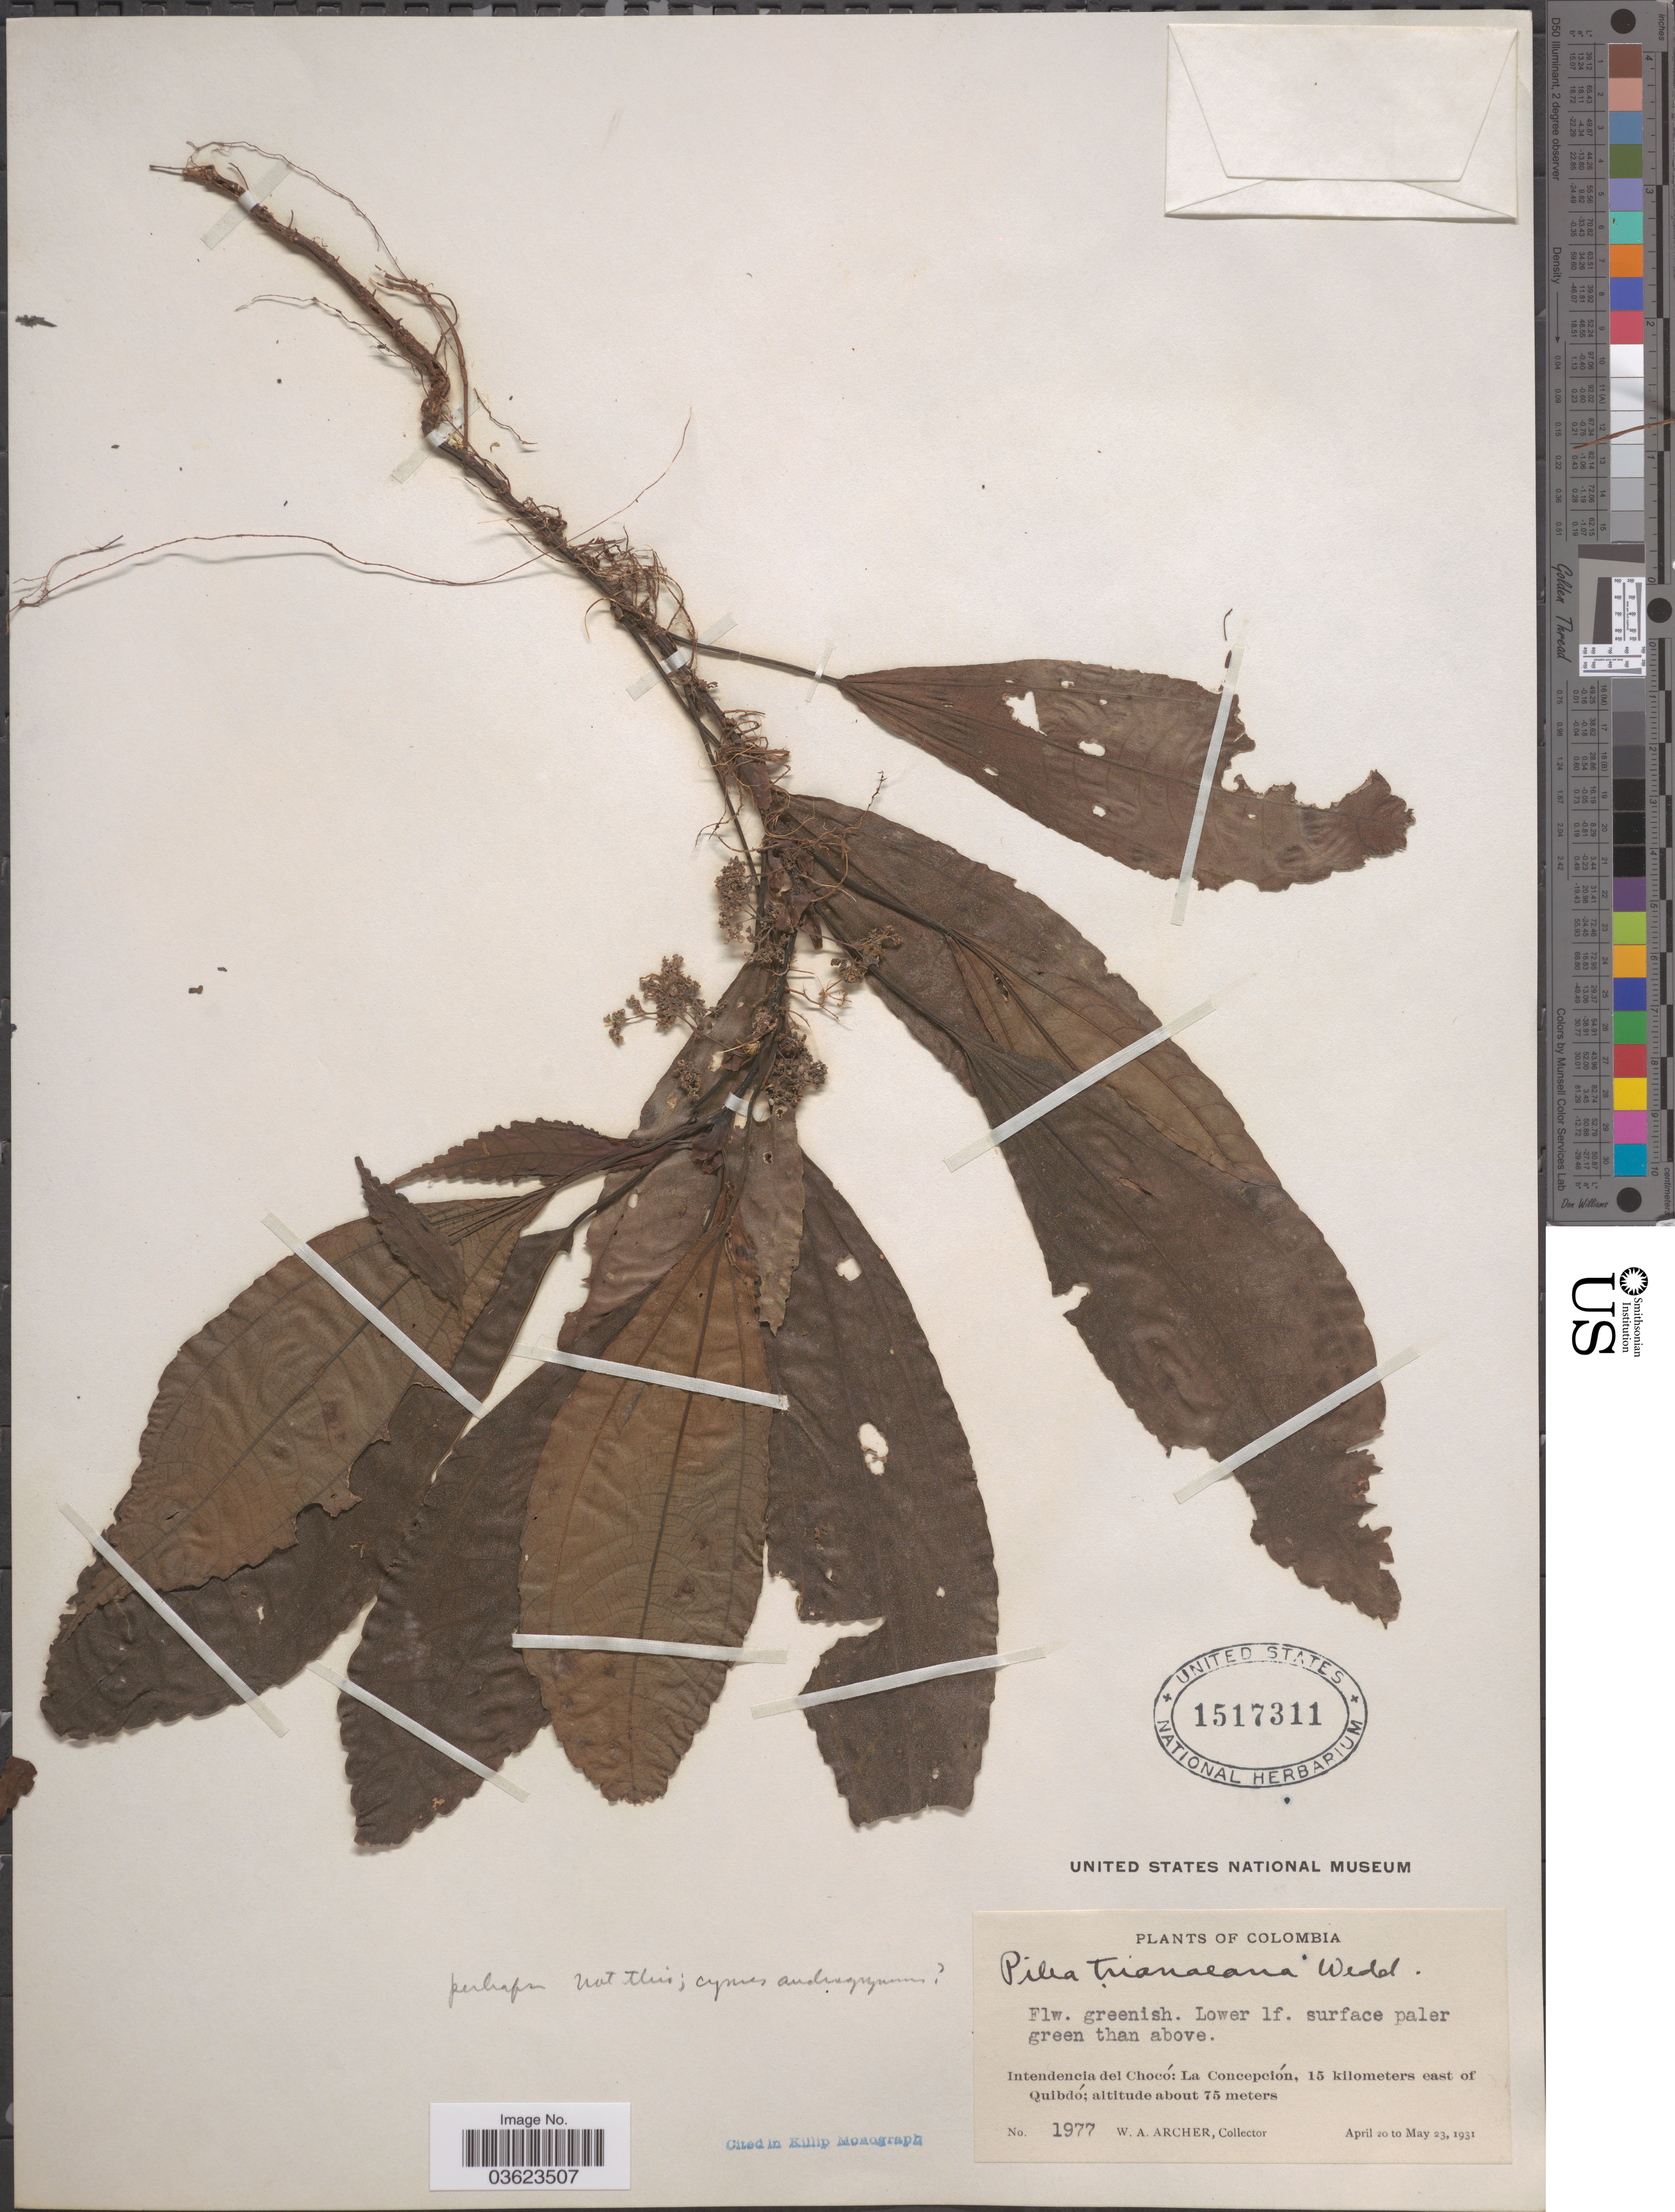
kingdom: Plantae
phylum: Tracheophyta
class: Magnoliopsida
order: Rosales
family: Urticaceae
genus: Pilea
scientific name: Pilea trianaeana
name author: Wedd.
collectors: W. Archer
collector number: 1977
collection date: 1931-04-20/1931-05-23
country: Colombia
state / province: Chocó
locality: Intendencia del Chocó: La Concepción, 15 kilometers east of Quibdó.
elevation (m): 75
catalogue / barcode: US 1517311